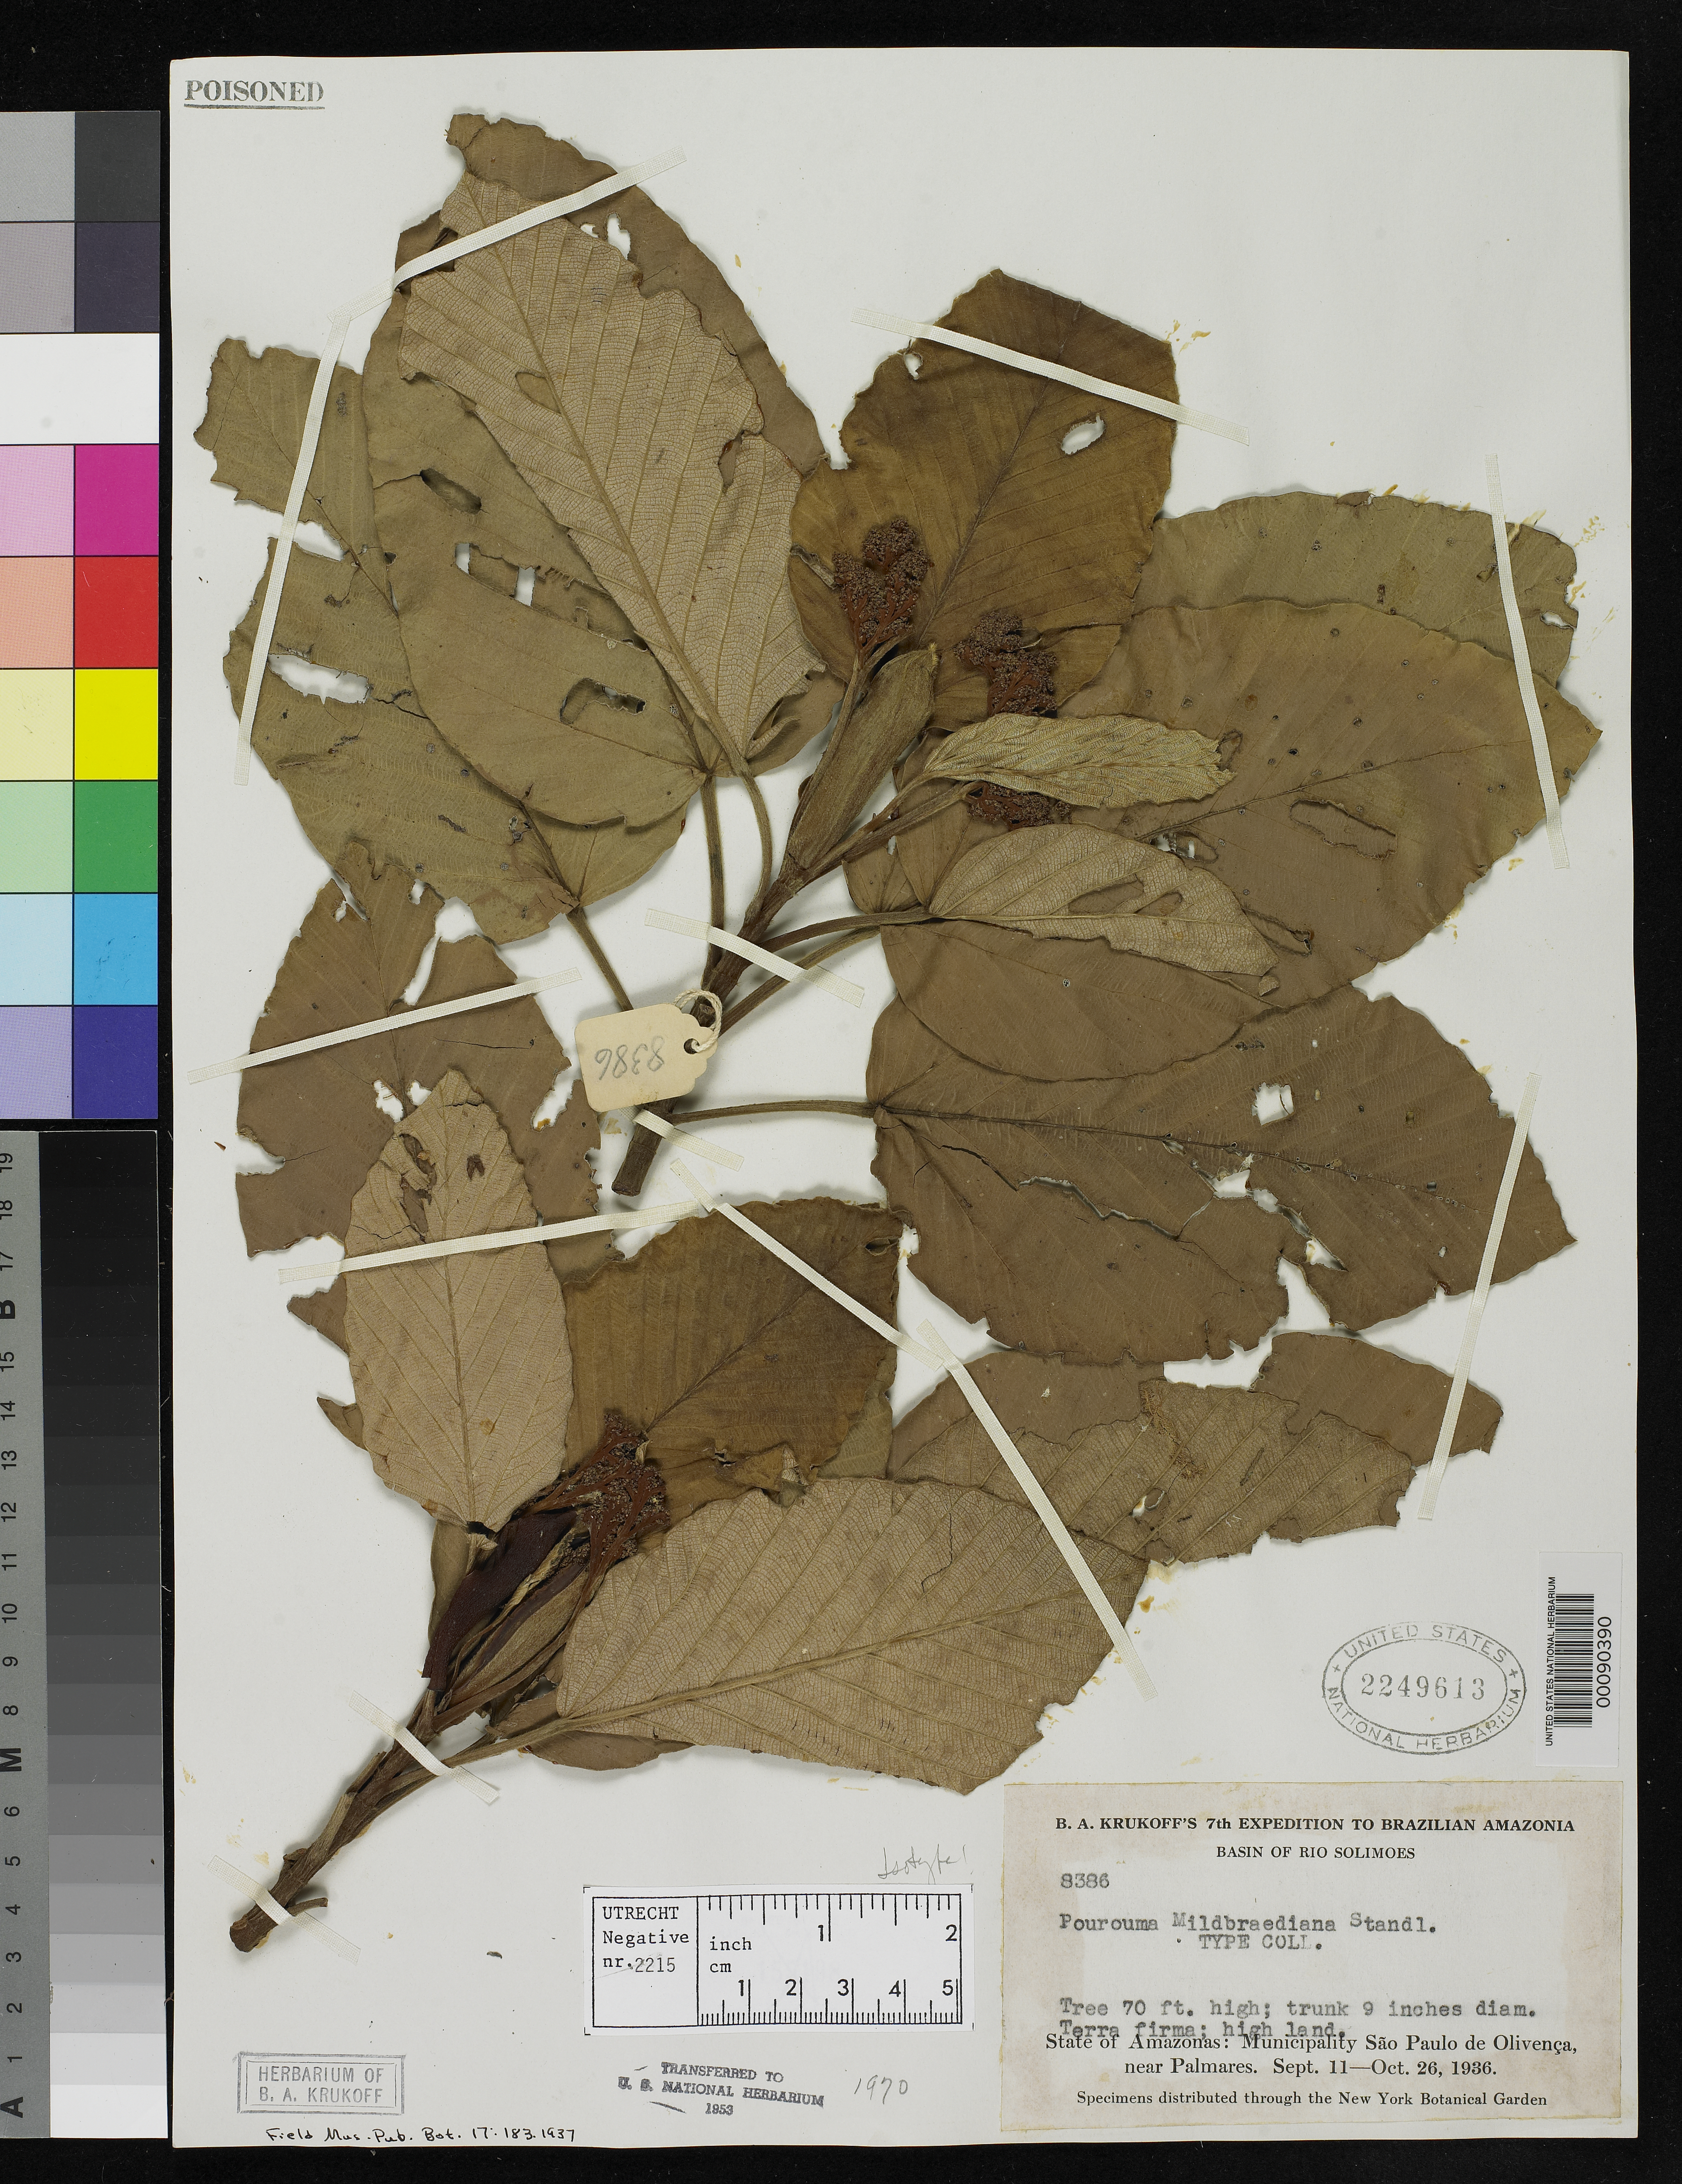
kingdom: Plantae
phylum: Tracheophyta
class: Magnoliopsida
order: Rosales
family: Urticaceae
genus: Pourouma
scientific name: Pourouma mildraediana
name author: Standl.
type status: Isotype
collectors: B. A. Krukoff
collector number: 8386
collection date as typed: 11 Sep 1936 to 26 Oct 1936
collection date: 1936-09-11/1936-10-26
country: Brazil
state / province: Amazonas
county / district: São Paulo de Olivença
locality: Near Palmares.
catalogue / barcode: US 2249613